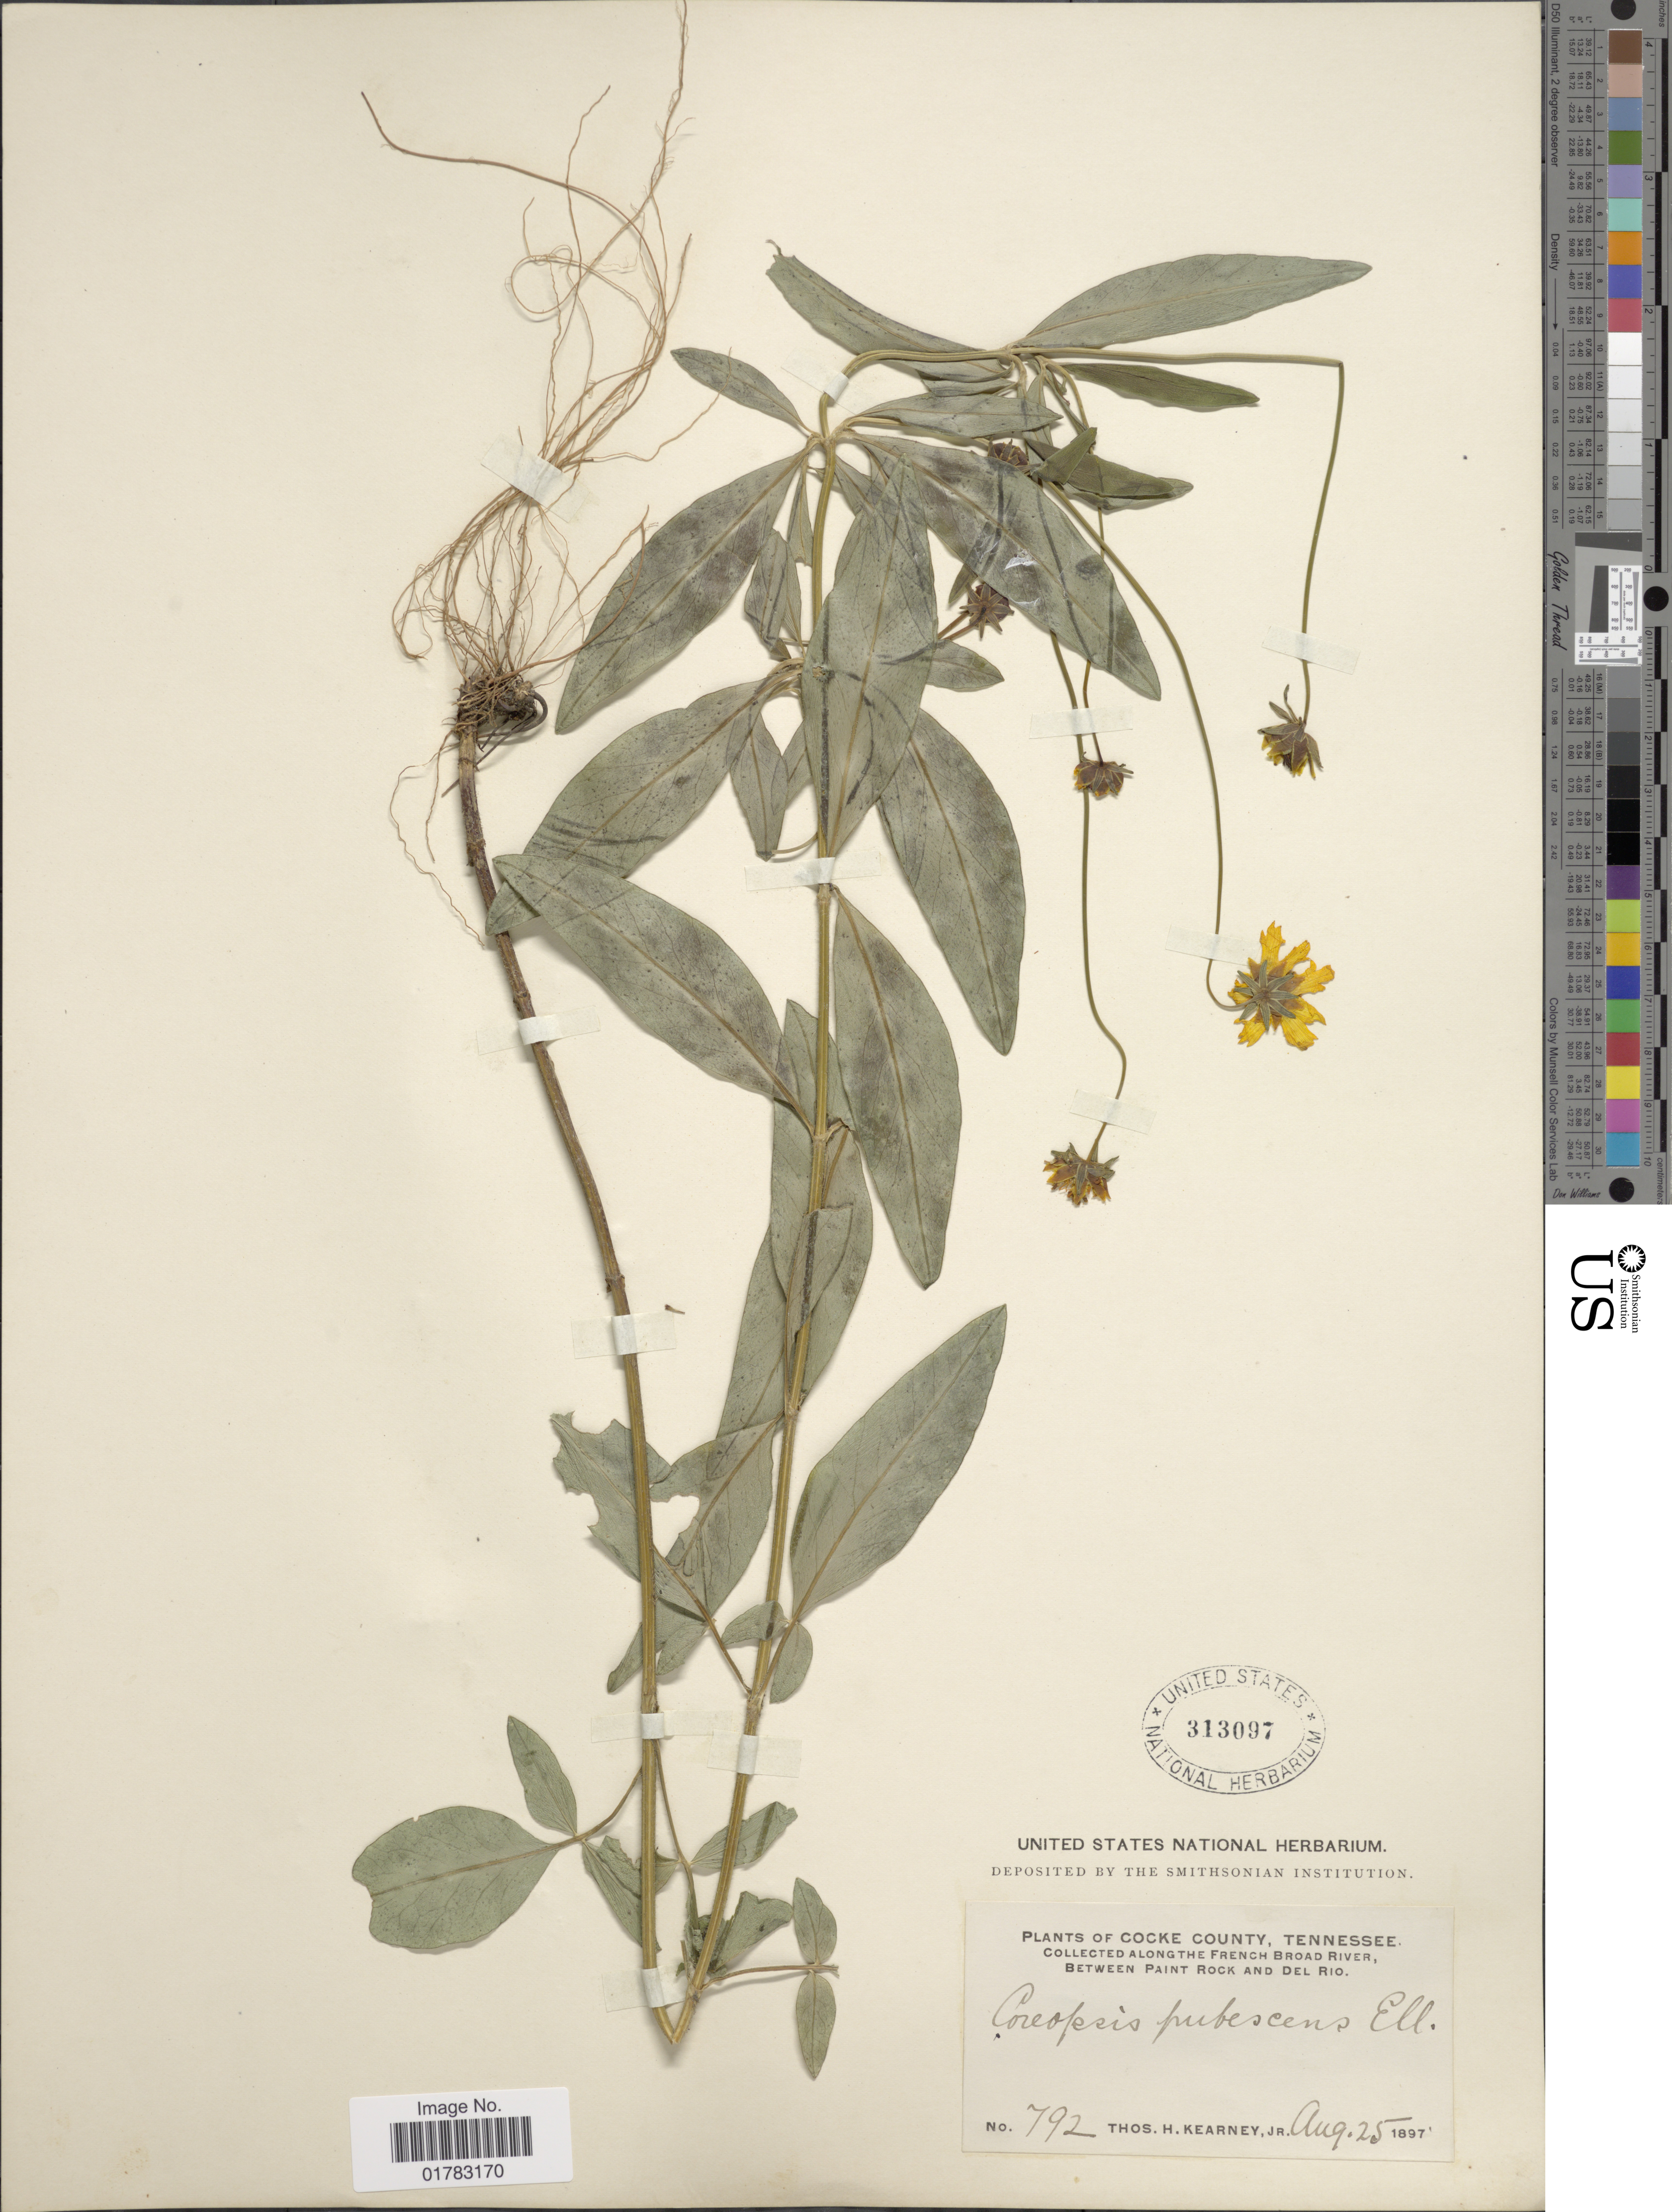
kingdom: Plantae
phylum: Tracheophyta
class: Magnoliopsida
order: Asterales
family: Asteraceae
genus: Coreopsis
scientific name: Coreopsis pubescens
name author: Elliott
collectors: T. H. Kearney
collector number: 792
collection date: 1897-08-25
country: United States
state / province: Tennessee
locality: Cocke County, along the French Broad River, between Paint Rock and Del Rio.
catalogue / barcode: US 313097